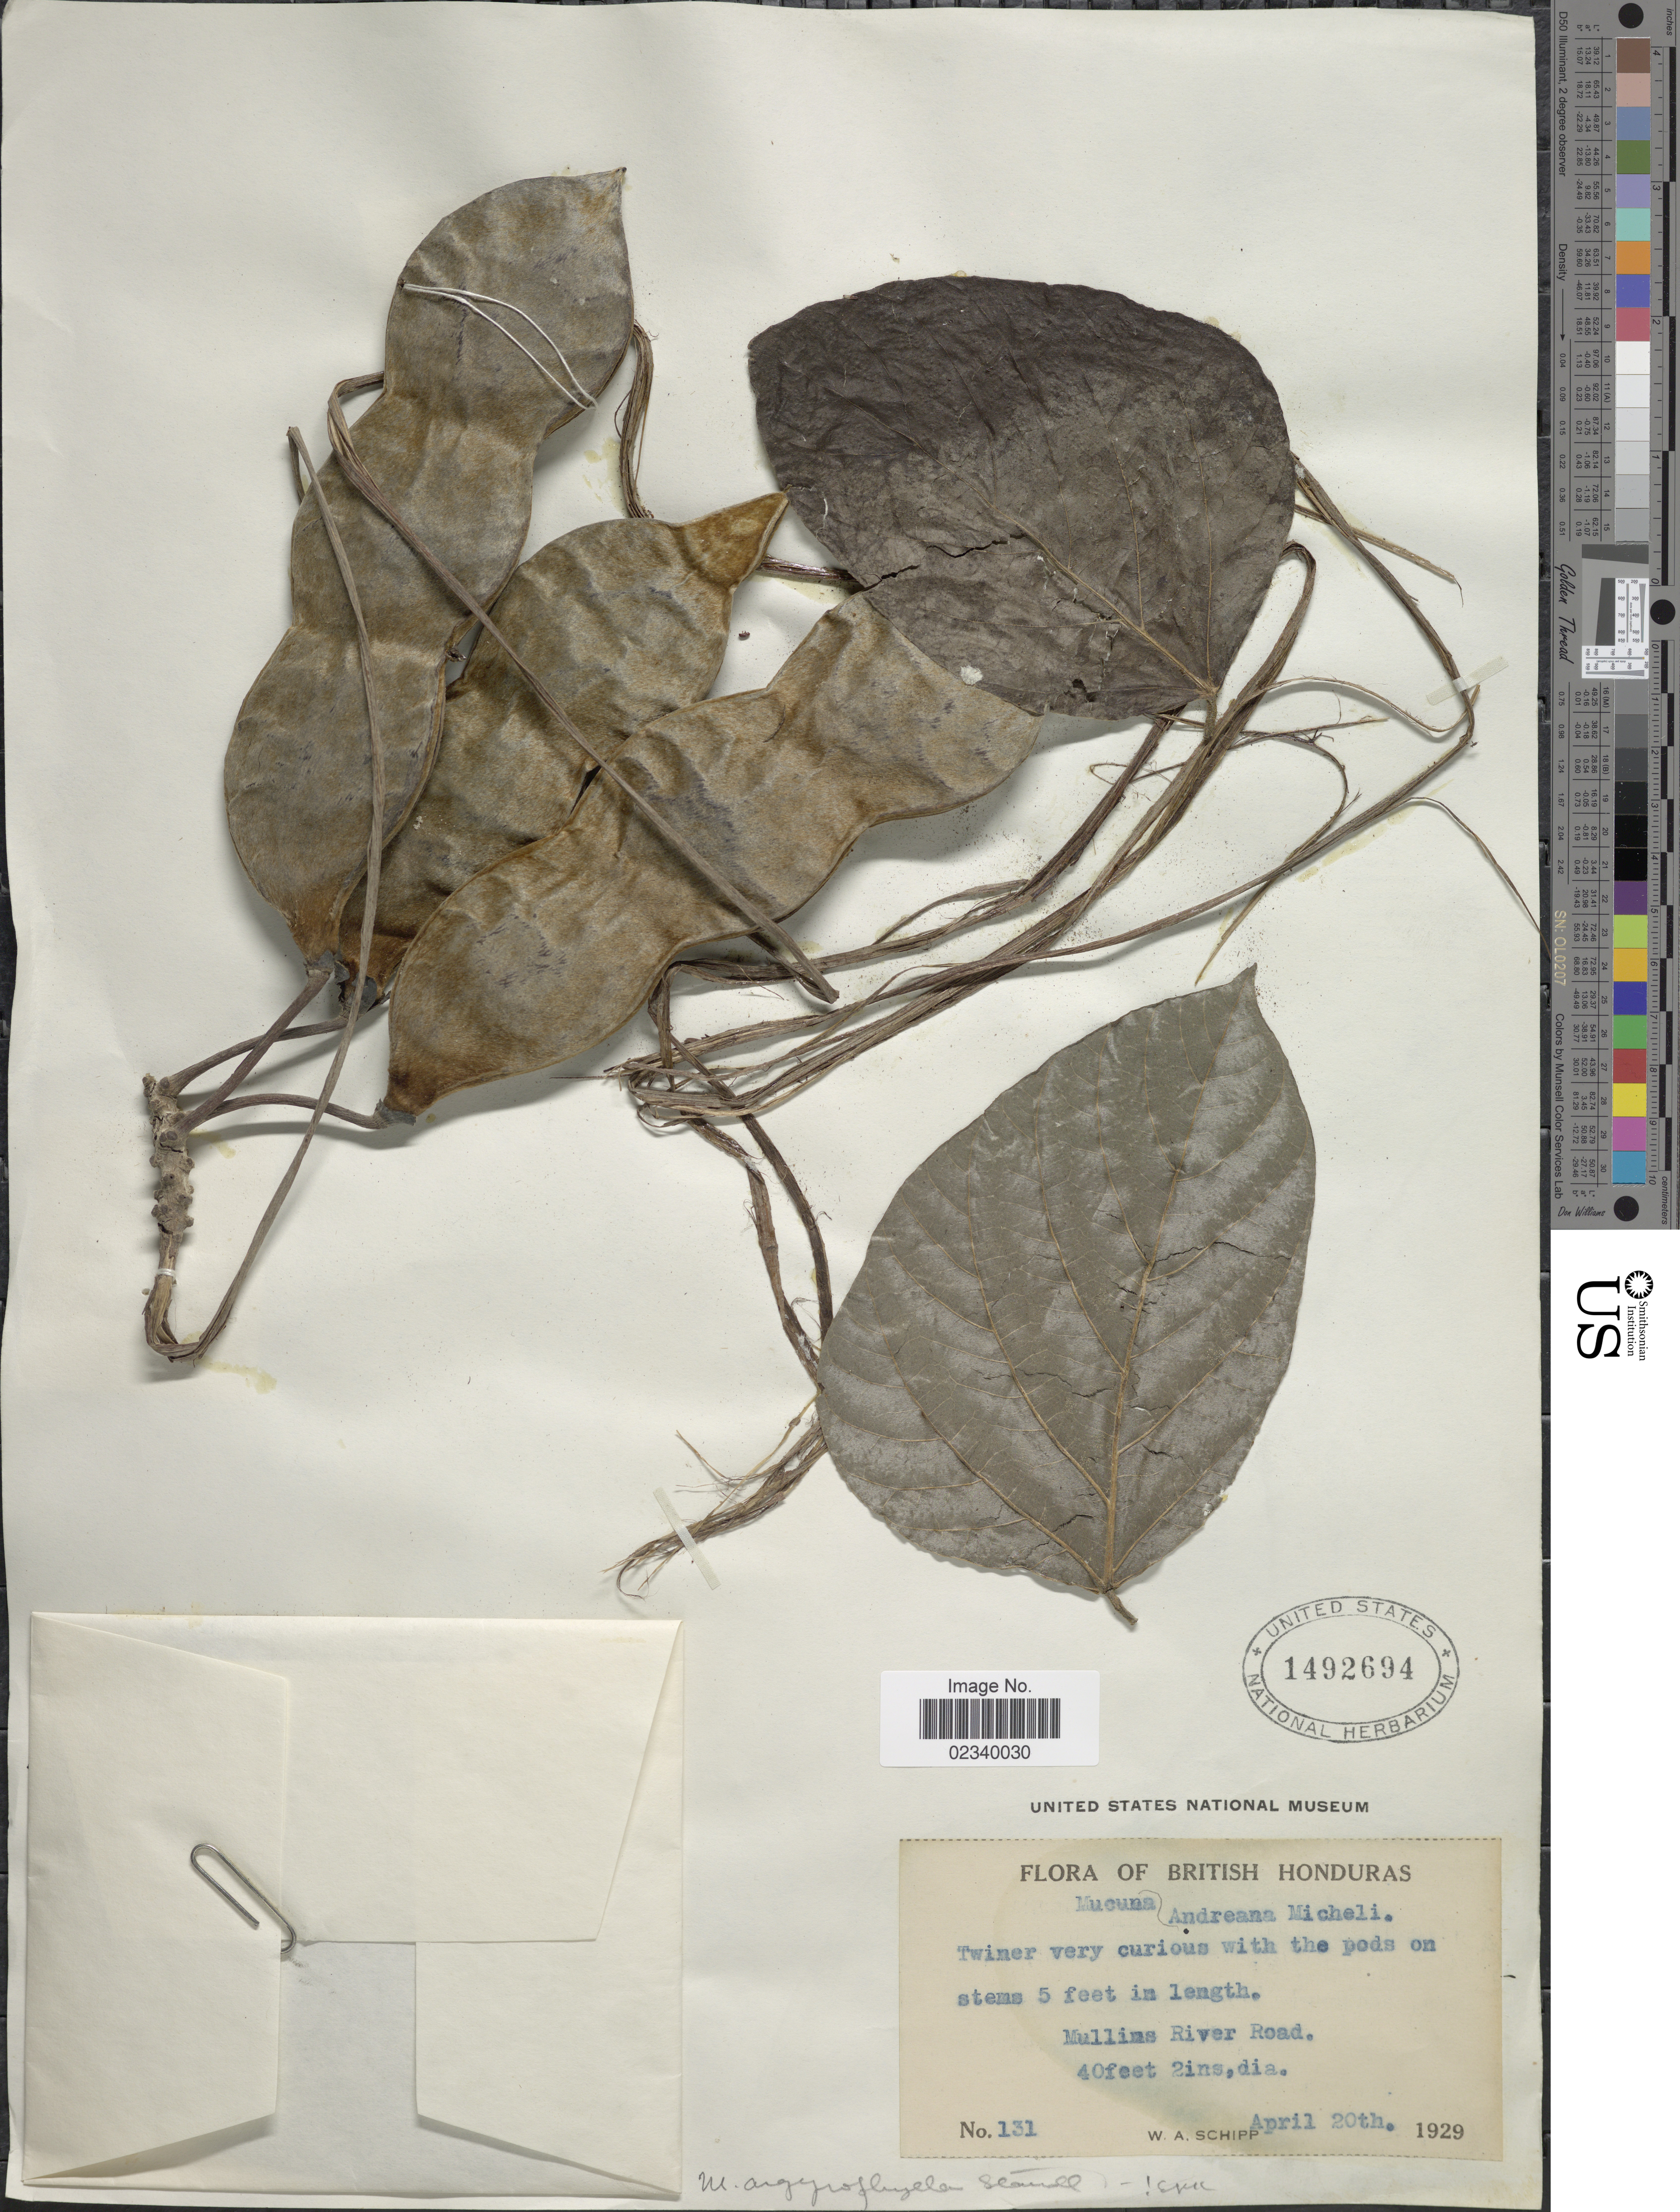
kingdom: Plantae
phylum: Tracheophyta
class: Magnoliopsida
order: Fabales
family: Fabaceae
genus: Mucuna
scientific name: Mucuna argyrophylla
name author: Standl.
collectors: W. Schipp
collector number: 131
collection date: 1929-04-20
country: Belize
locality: British Honduras, Mullins River Road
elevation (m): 12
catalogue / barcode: US 1492694